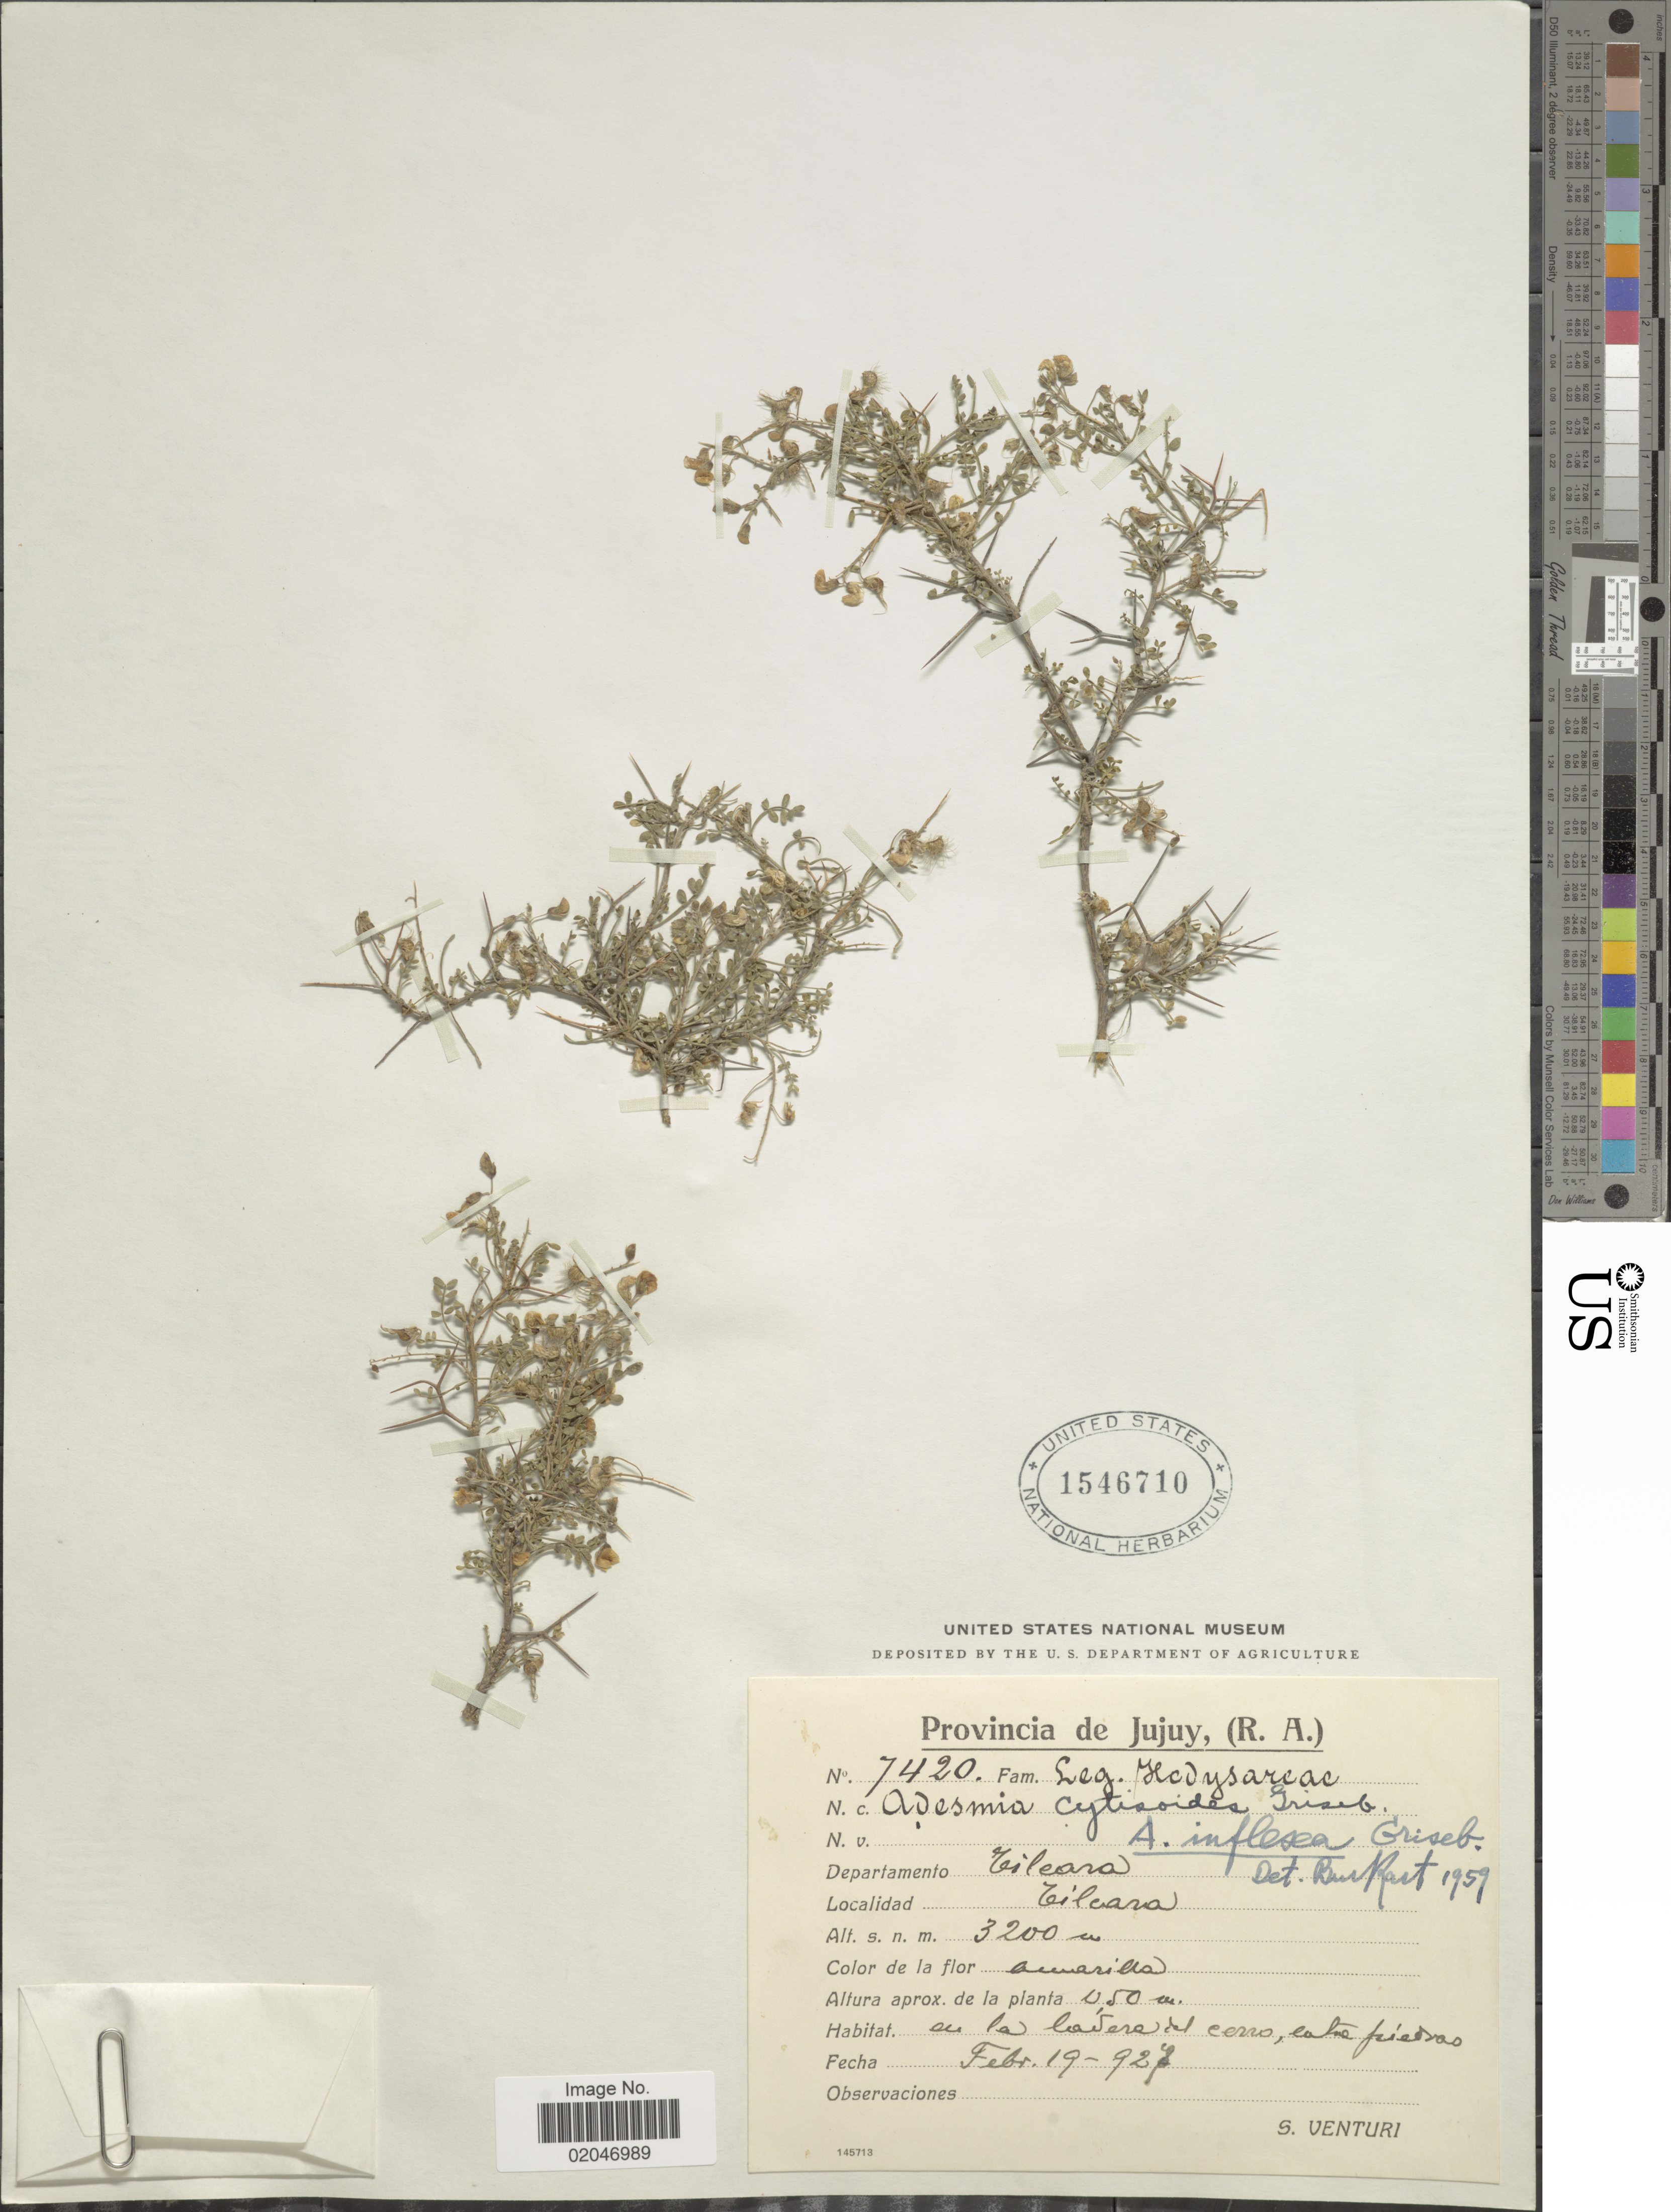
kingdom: Plantae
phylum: Tracheophyta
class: Magnoliopsida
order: Fabales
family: Fabaceae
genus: Adesmia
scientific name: Adesmia inflexa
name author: Griseb.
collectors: S. Venturi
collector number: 7420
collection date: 1927-02-19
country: Argentina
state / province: Jujuy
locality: (R.A.), Departamento Tilcara, Tilcara, en la ladera del cerro, entre piedras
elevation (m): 3200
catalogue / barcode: US 1546710